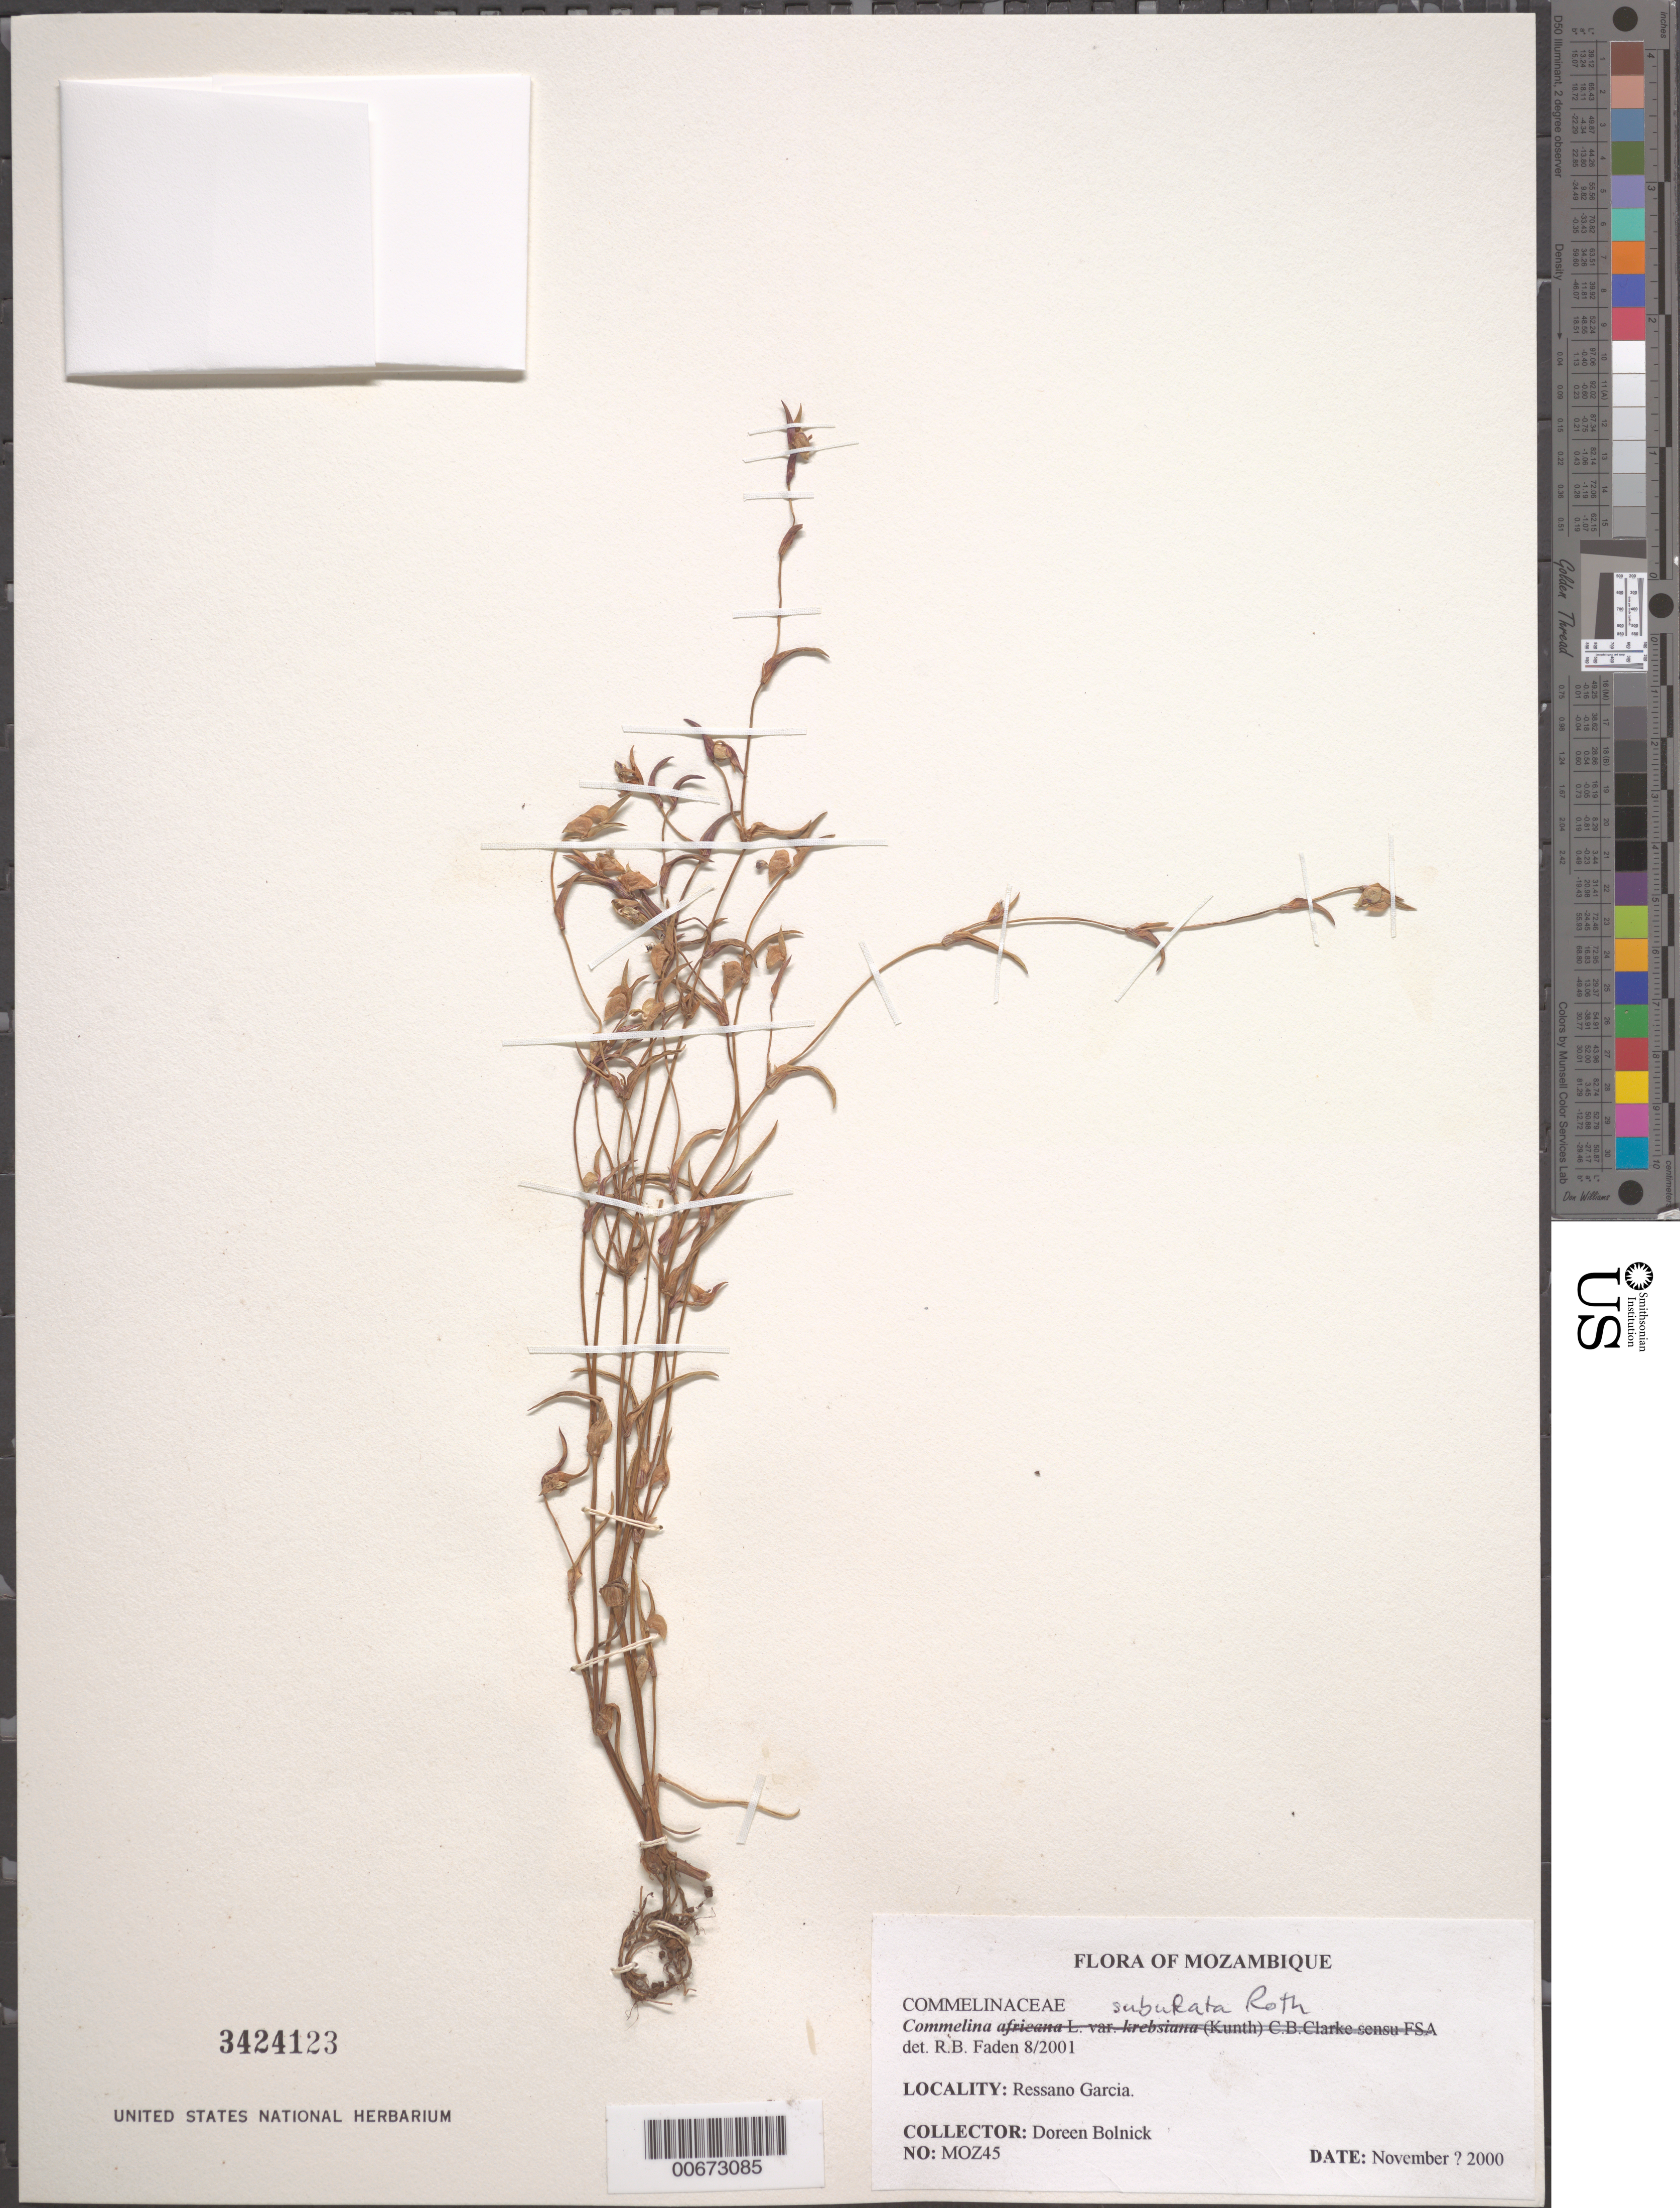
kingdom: Plantae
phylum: Tracheophyta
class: Liliopsida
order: Commelinales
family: Commelinaceae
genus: Commelina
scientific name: Commelina subulata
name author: Roth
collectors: D. Bolnick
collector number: MOZ45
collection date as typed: Nov 2000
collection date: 2000-11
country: Mozambique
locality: Ressano Garcia.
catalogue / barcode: US 3424123